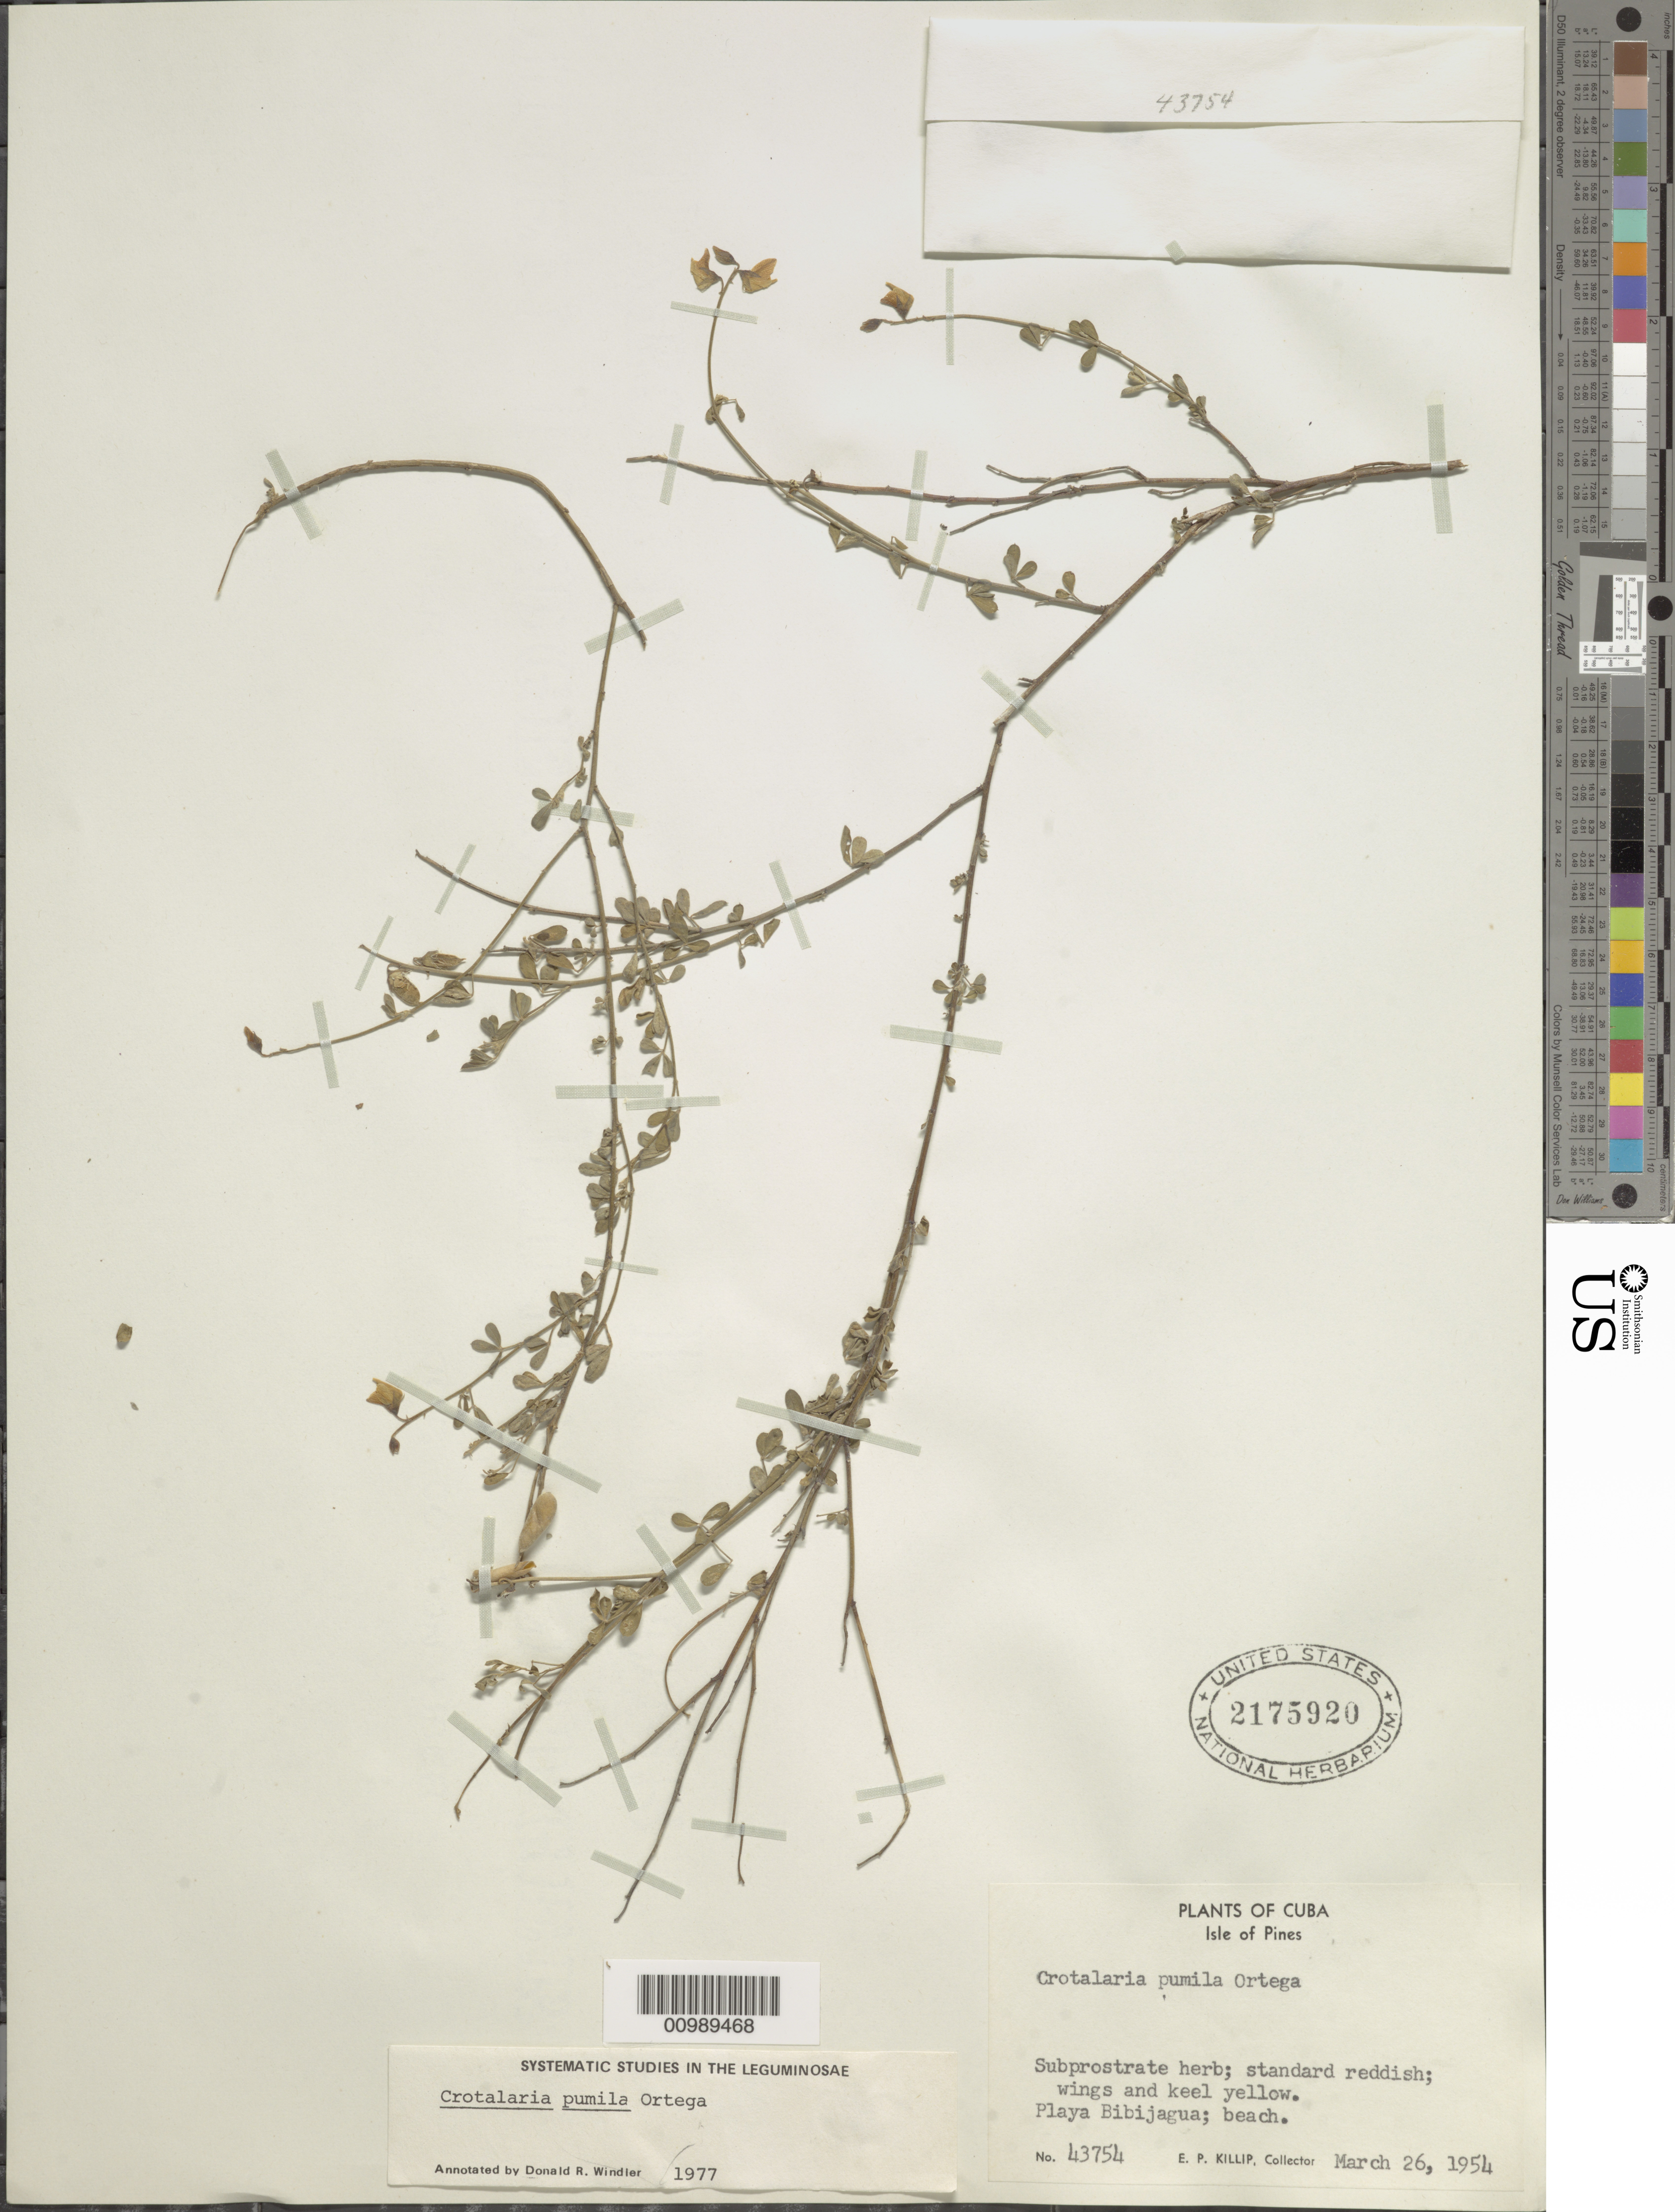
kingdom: Plantae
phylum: Tracheophyta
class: Magnoliopsida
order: Fabales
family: Fabaceae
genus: Crotalaria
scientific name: Crotalaria pumila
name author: Ortega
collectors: E. P. Killip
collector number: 43754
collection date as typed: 26 Mar 1954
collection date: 1954-03-26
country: Cuba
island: Isla de la Juventud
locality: Playa Bibijagua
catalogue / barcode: US 2175920